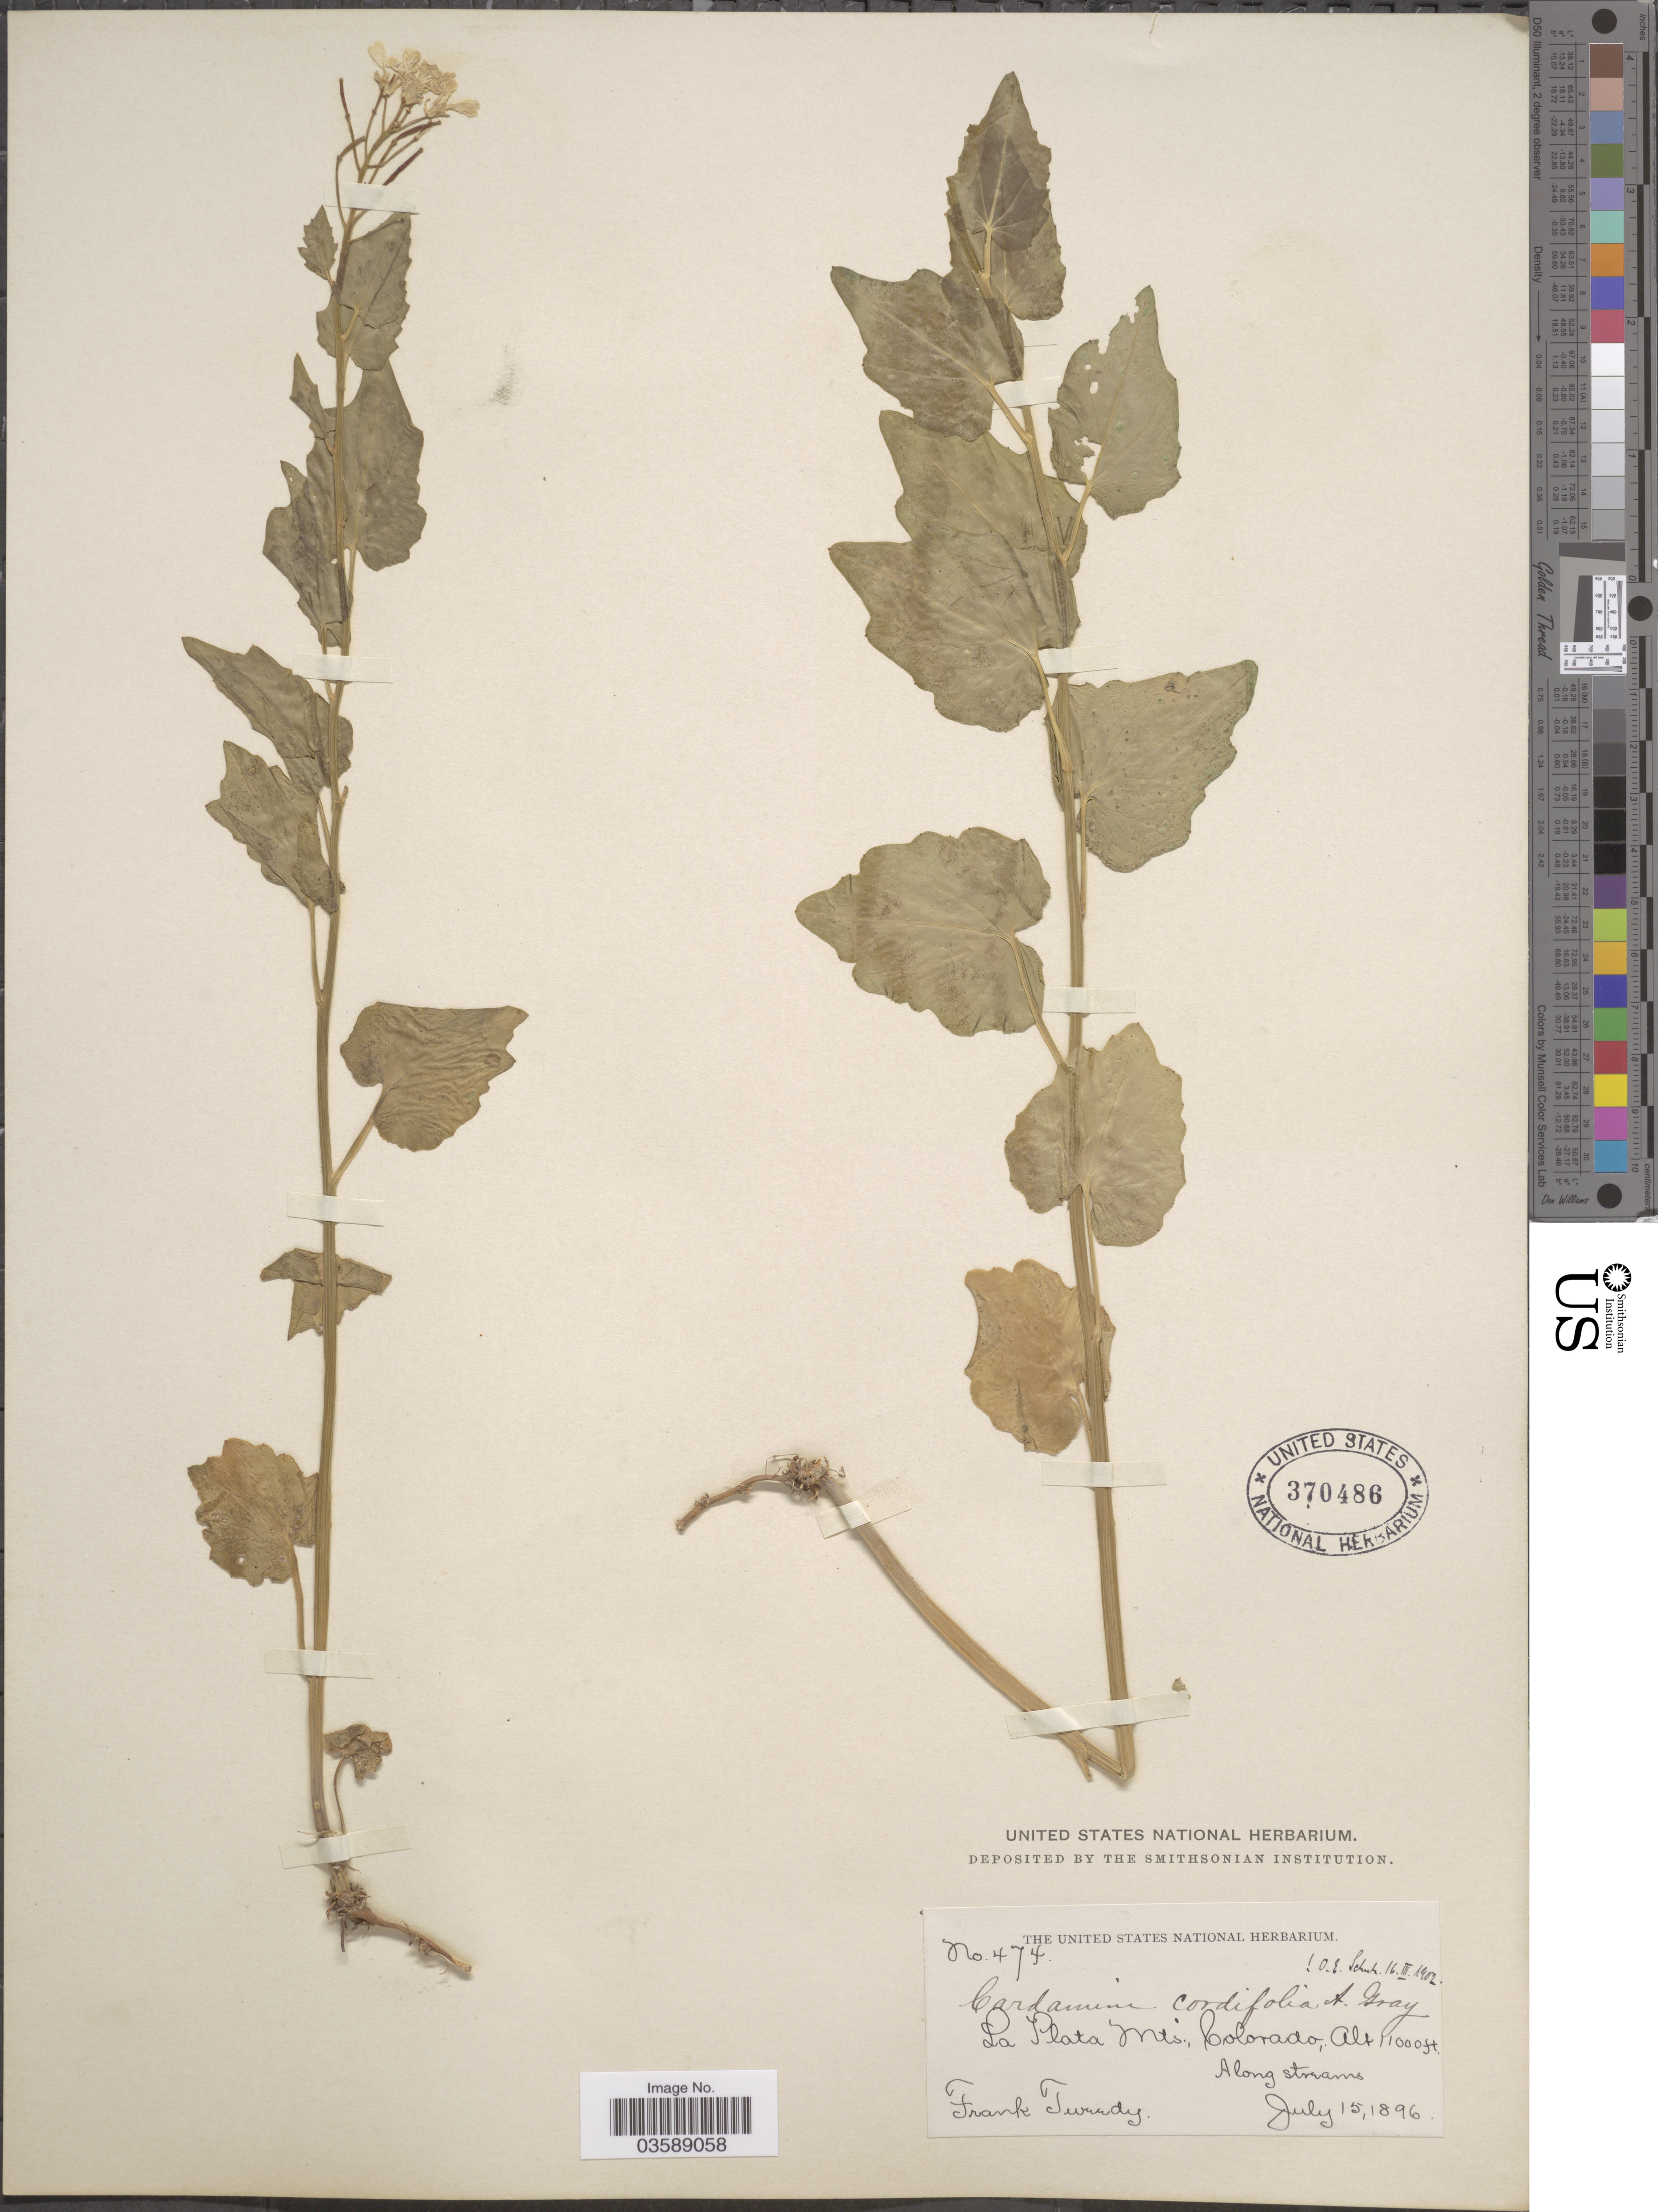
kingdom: Plantae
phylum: Tracheophyta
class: Magnoliopsida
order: Brassicales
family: Brassicaceae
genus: Cardamine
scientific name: Cardamine cordifolia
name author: A. Gray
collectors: F. Tweedy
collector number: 474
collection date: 1896-07-15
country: United States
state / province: Colorado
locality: La Plata Mts. Along streams.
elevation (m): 3353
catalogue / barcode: US 370486